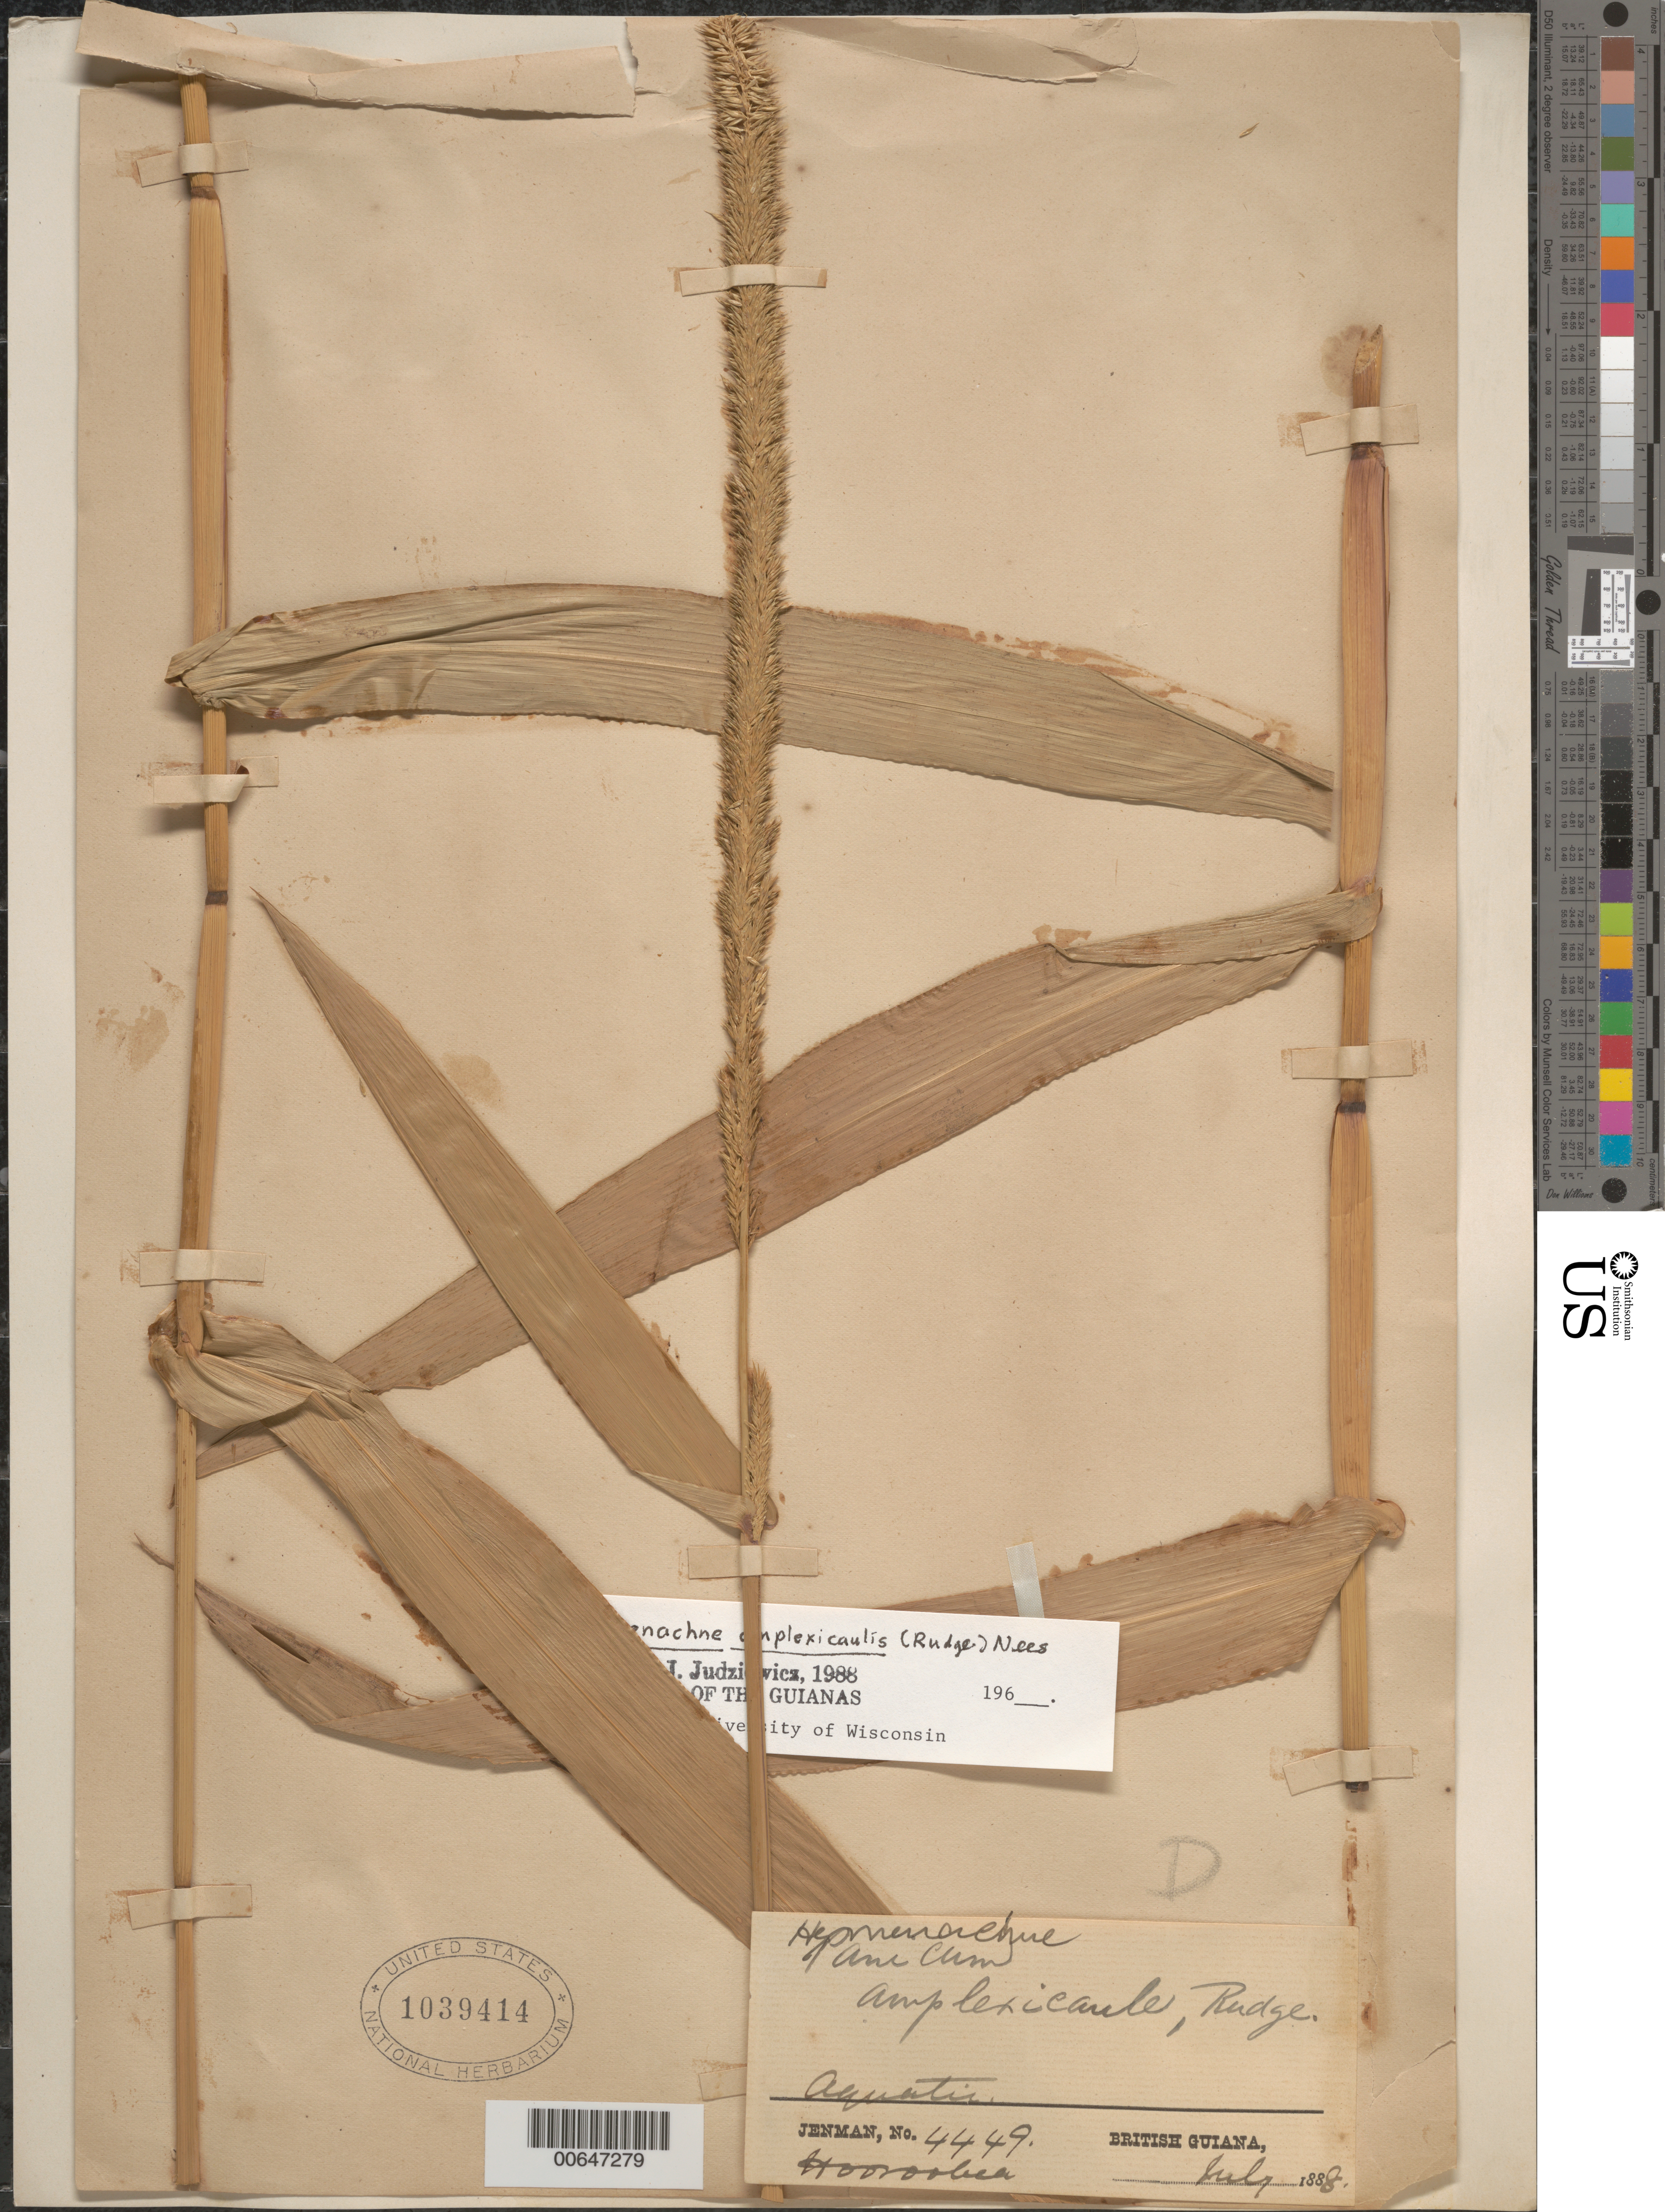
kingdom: Plantae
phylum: Tracheophyta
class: Liliopsida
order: Poales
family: Poaceae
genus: Hymenachne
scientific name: Hymenachne amplexicaulis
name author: (Rudge) Nees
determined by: Judziewicz, E. J.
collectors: G. S. Jenman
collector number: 4449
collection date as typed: July 1888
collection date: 1888-07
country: Guyana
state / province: Demerara-Mahaica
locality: Hoorubea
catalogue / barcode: US 1039414